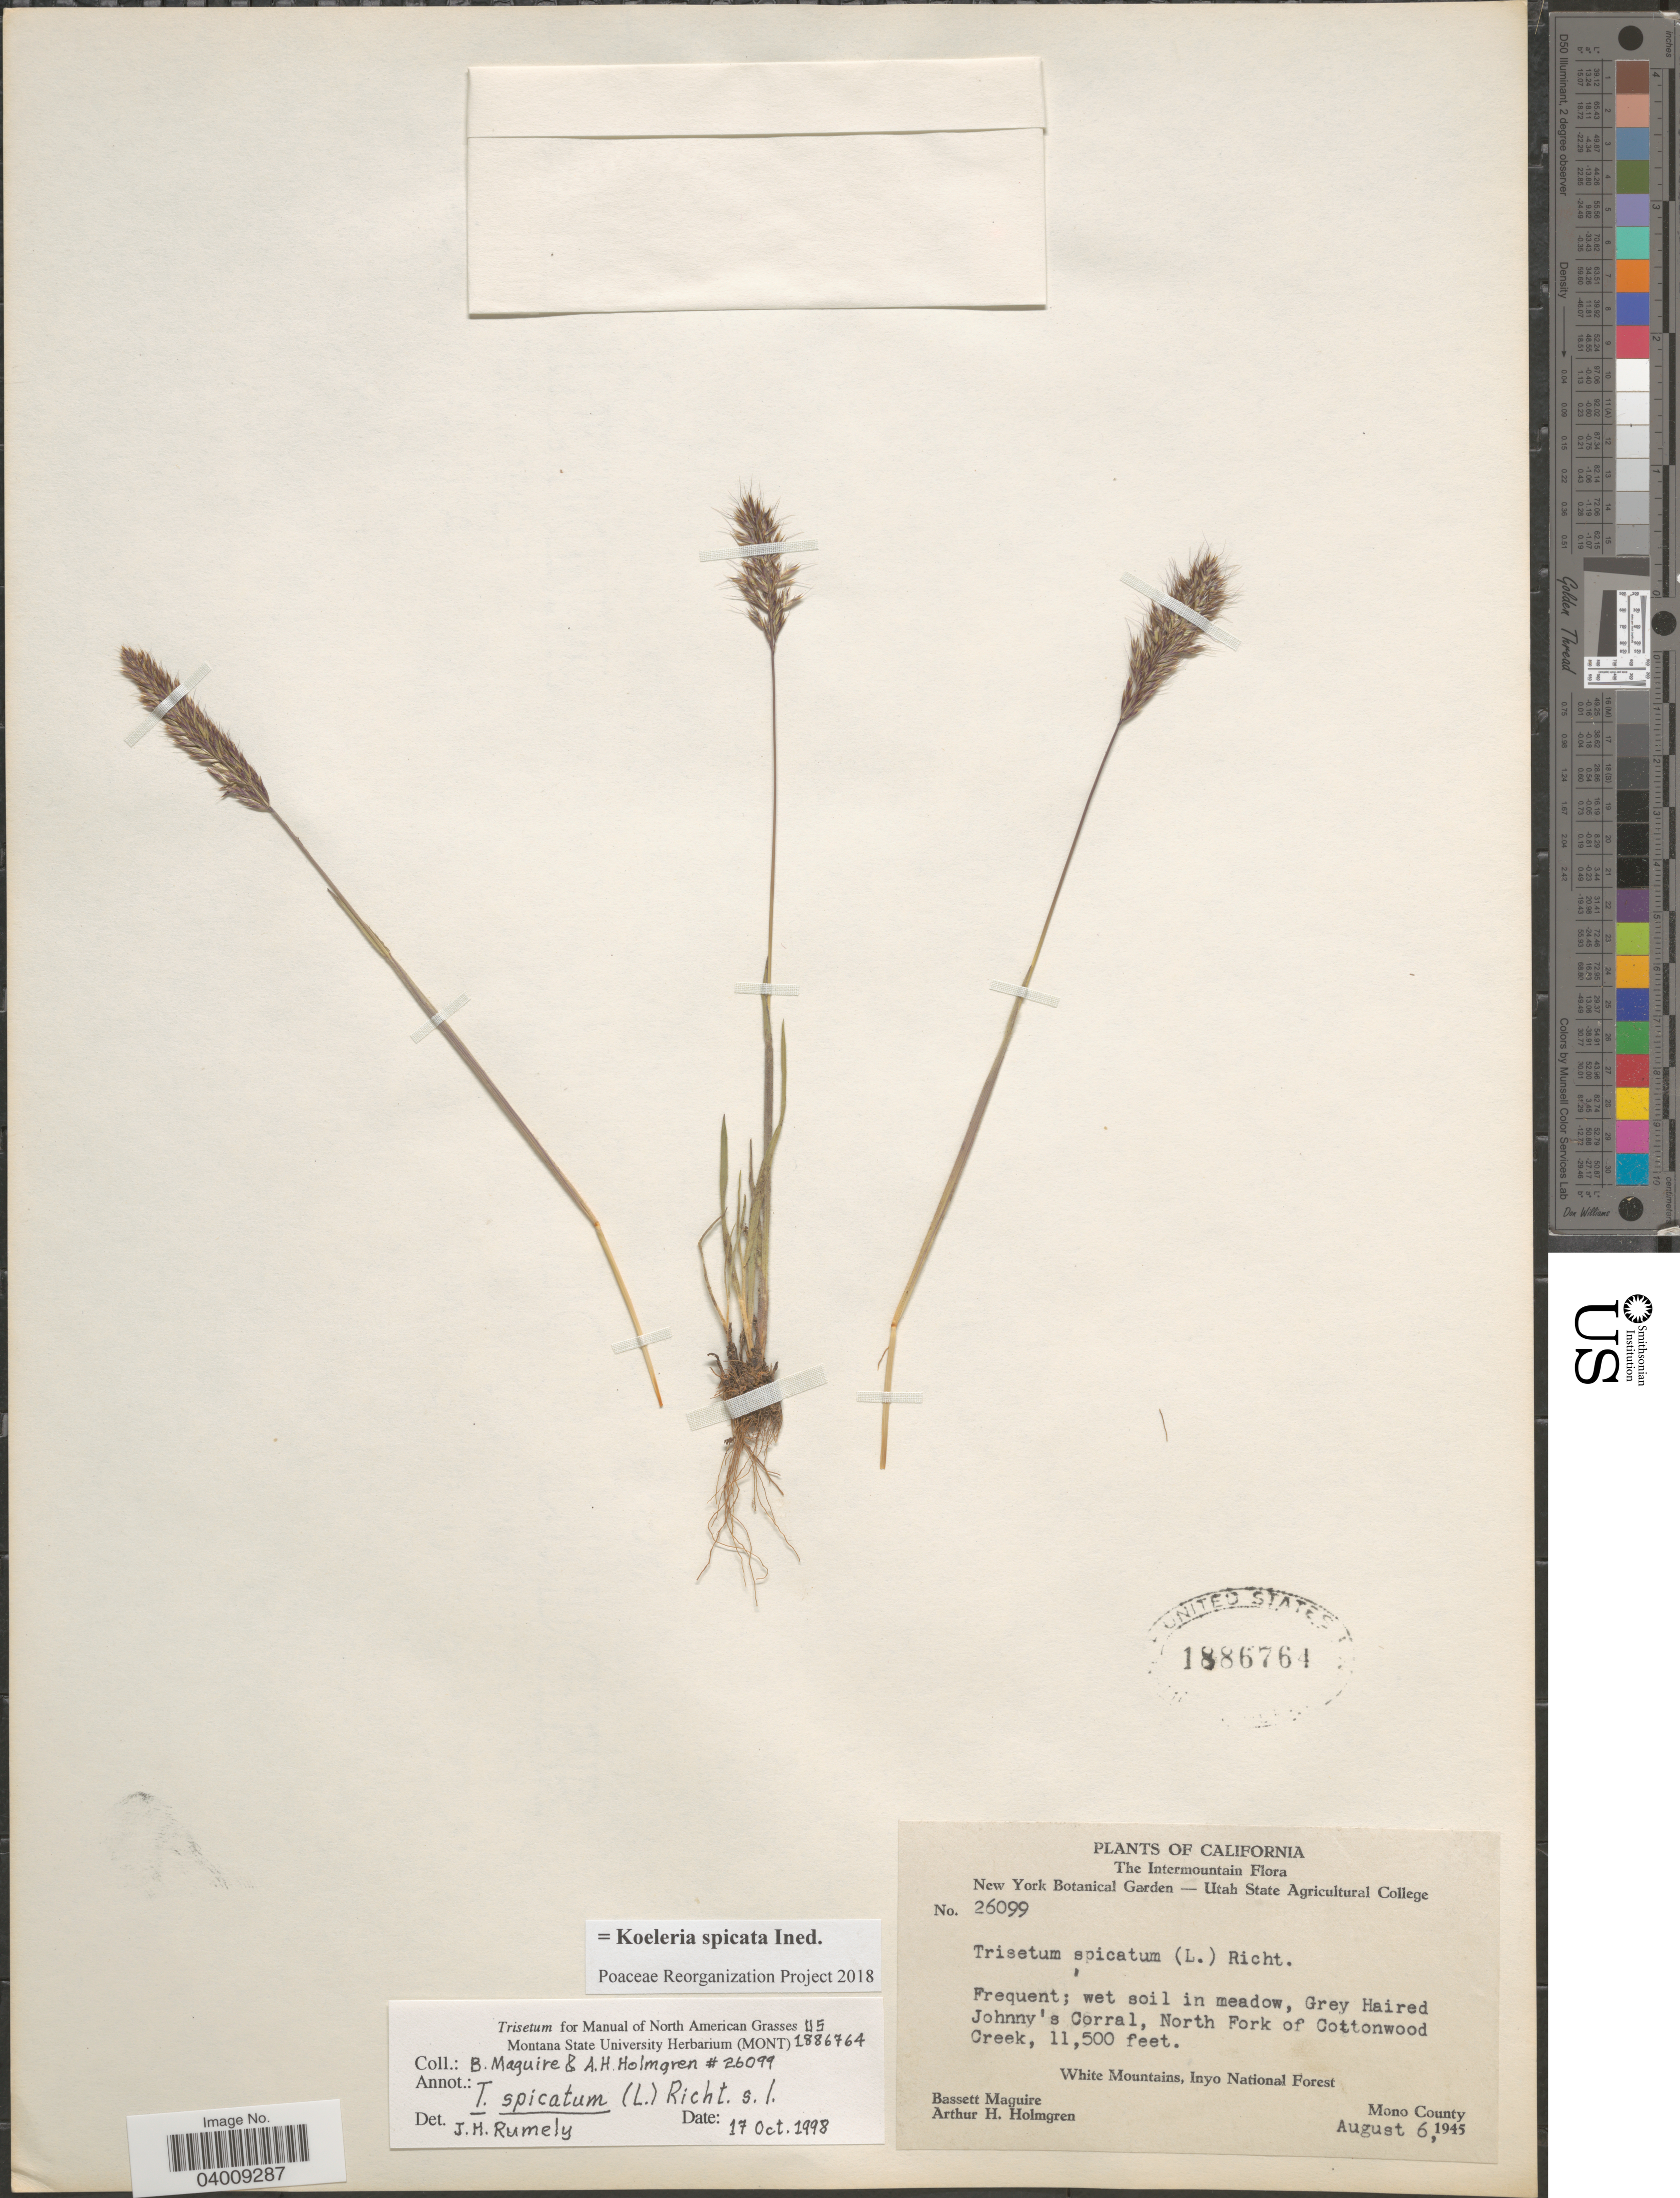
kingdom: Plantae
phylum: Tracheophyta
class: Liliopsida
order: Poales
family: Poaceae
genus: Koeleria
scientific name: Koeleria spicata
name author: (L.) Barberá et al.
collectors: B. Maguire & A. H. Holmgren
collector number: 26099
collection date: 1945-08-06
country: United States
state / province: California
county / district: Mono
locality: The Intermountain. Grey Haired Johnny's Corral, North Fork of Cottonwood Creek. White Mountains, Inyo National Forest. Mono County.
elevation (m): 3505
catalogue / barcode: US 1886764